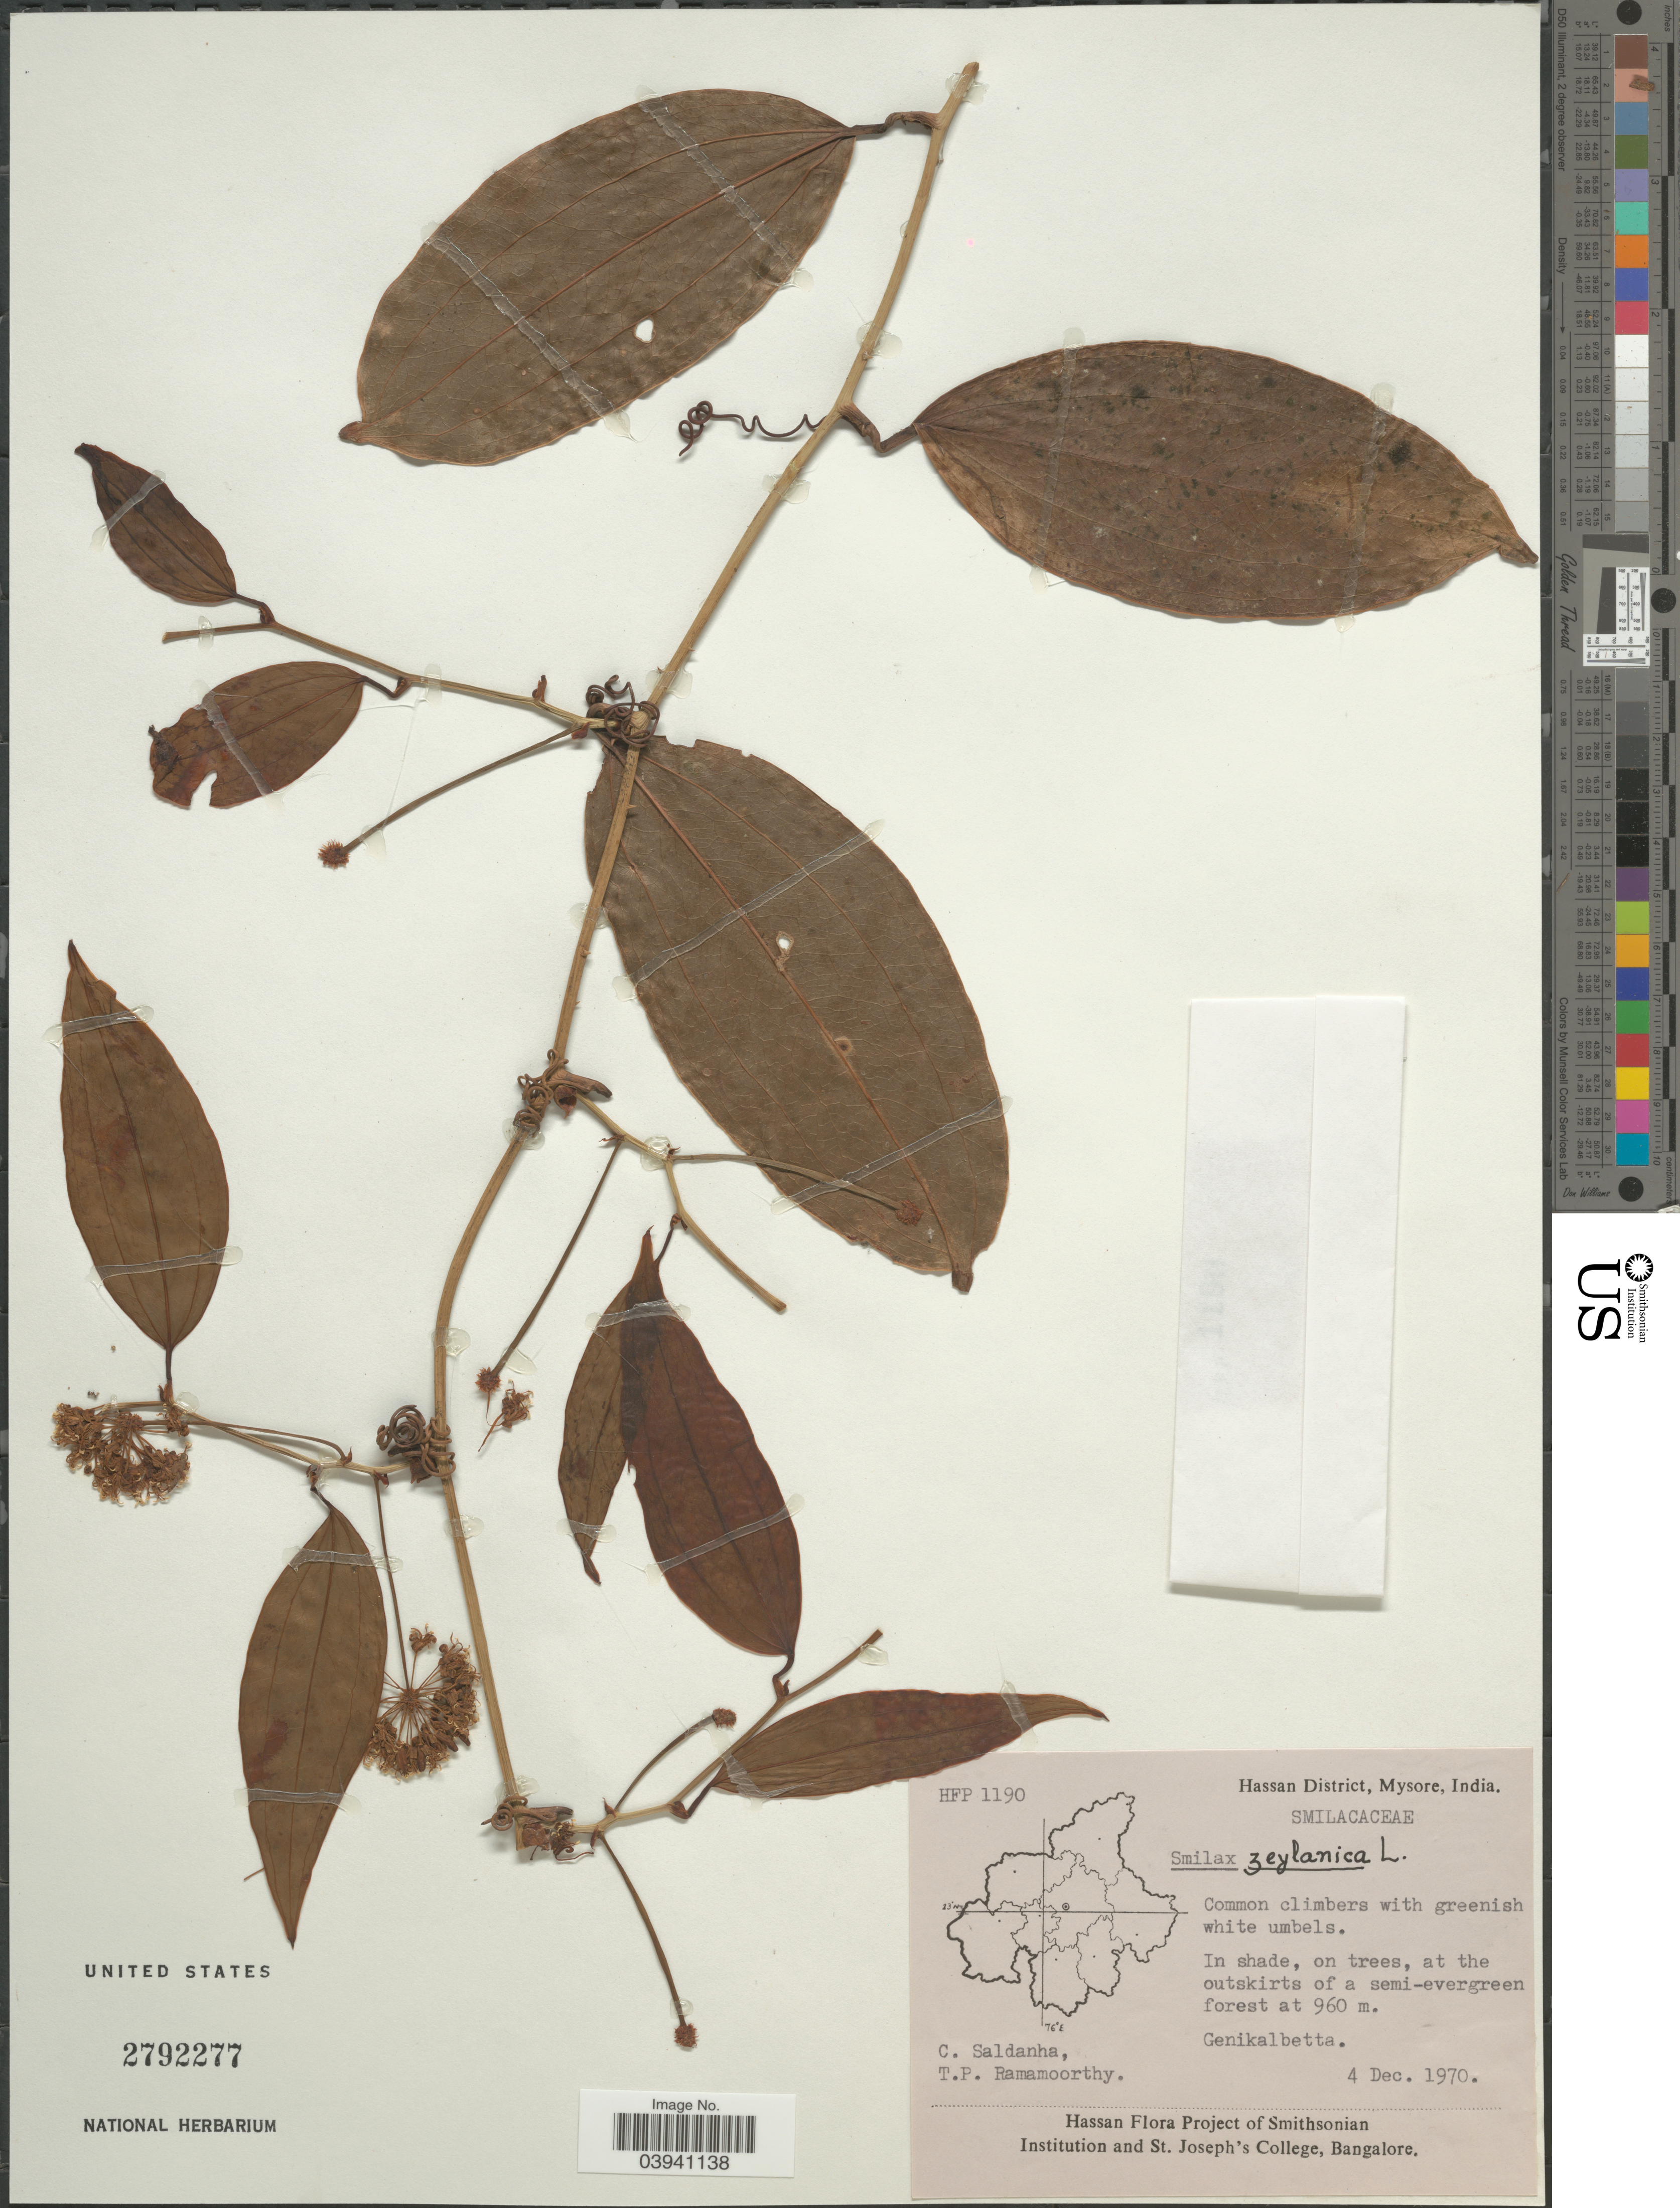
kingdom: Plantae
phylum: Tracheophyta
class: Liliopsida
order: Liliales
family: Smilacaceae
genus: Smilax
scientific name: Smilax zeylanica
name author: L.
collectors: C. Saldanha & T. P. Ramamoorthy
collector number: HFP 1190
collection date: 1970-12-04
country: India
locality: Hassan District, Mysore. Genikalbetta.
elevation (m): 960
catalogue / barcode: US 2792277